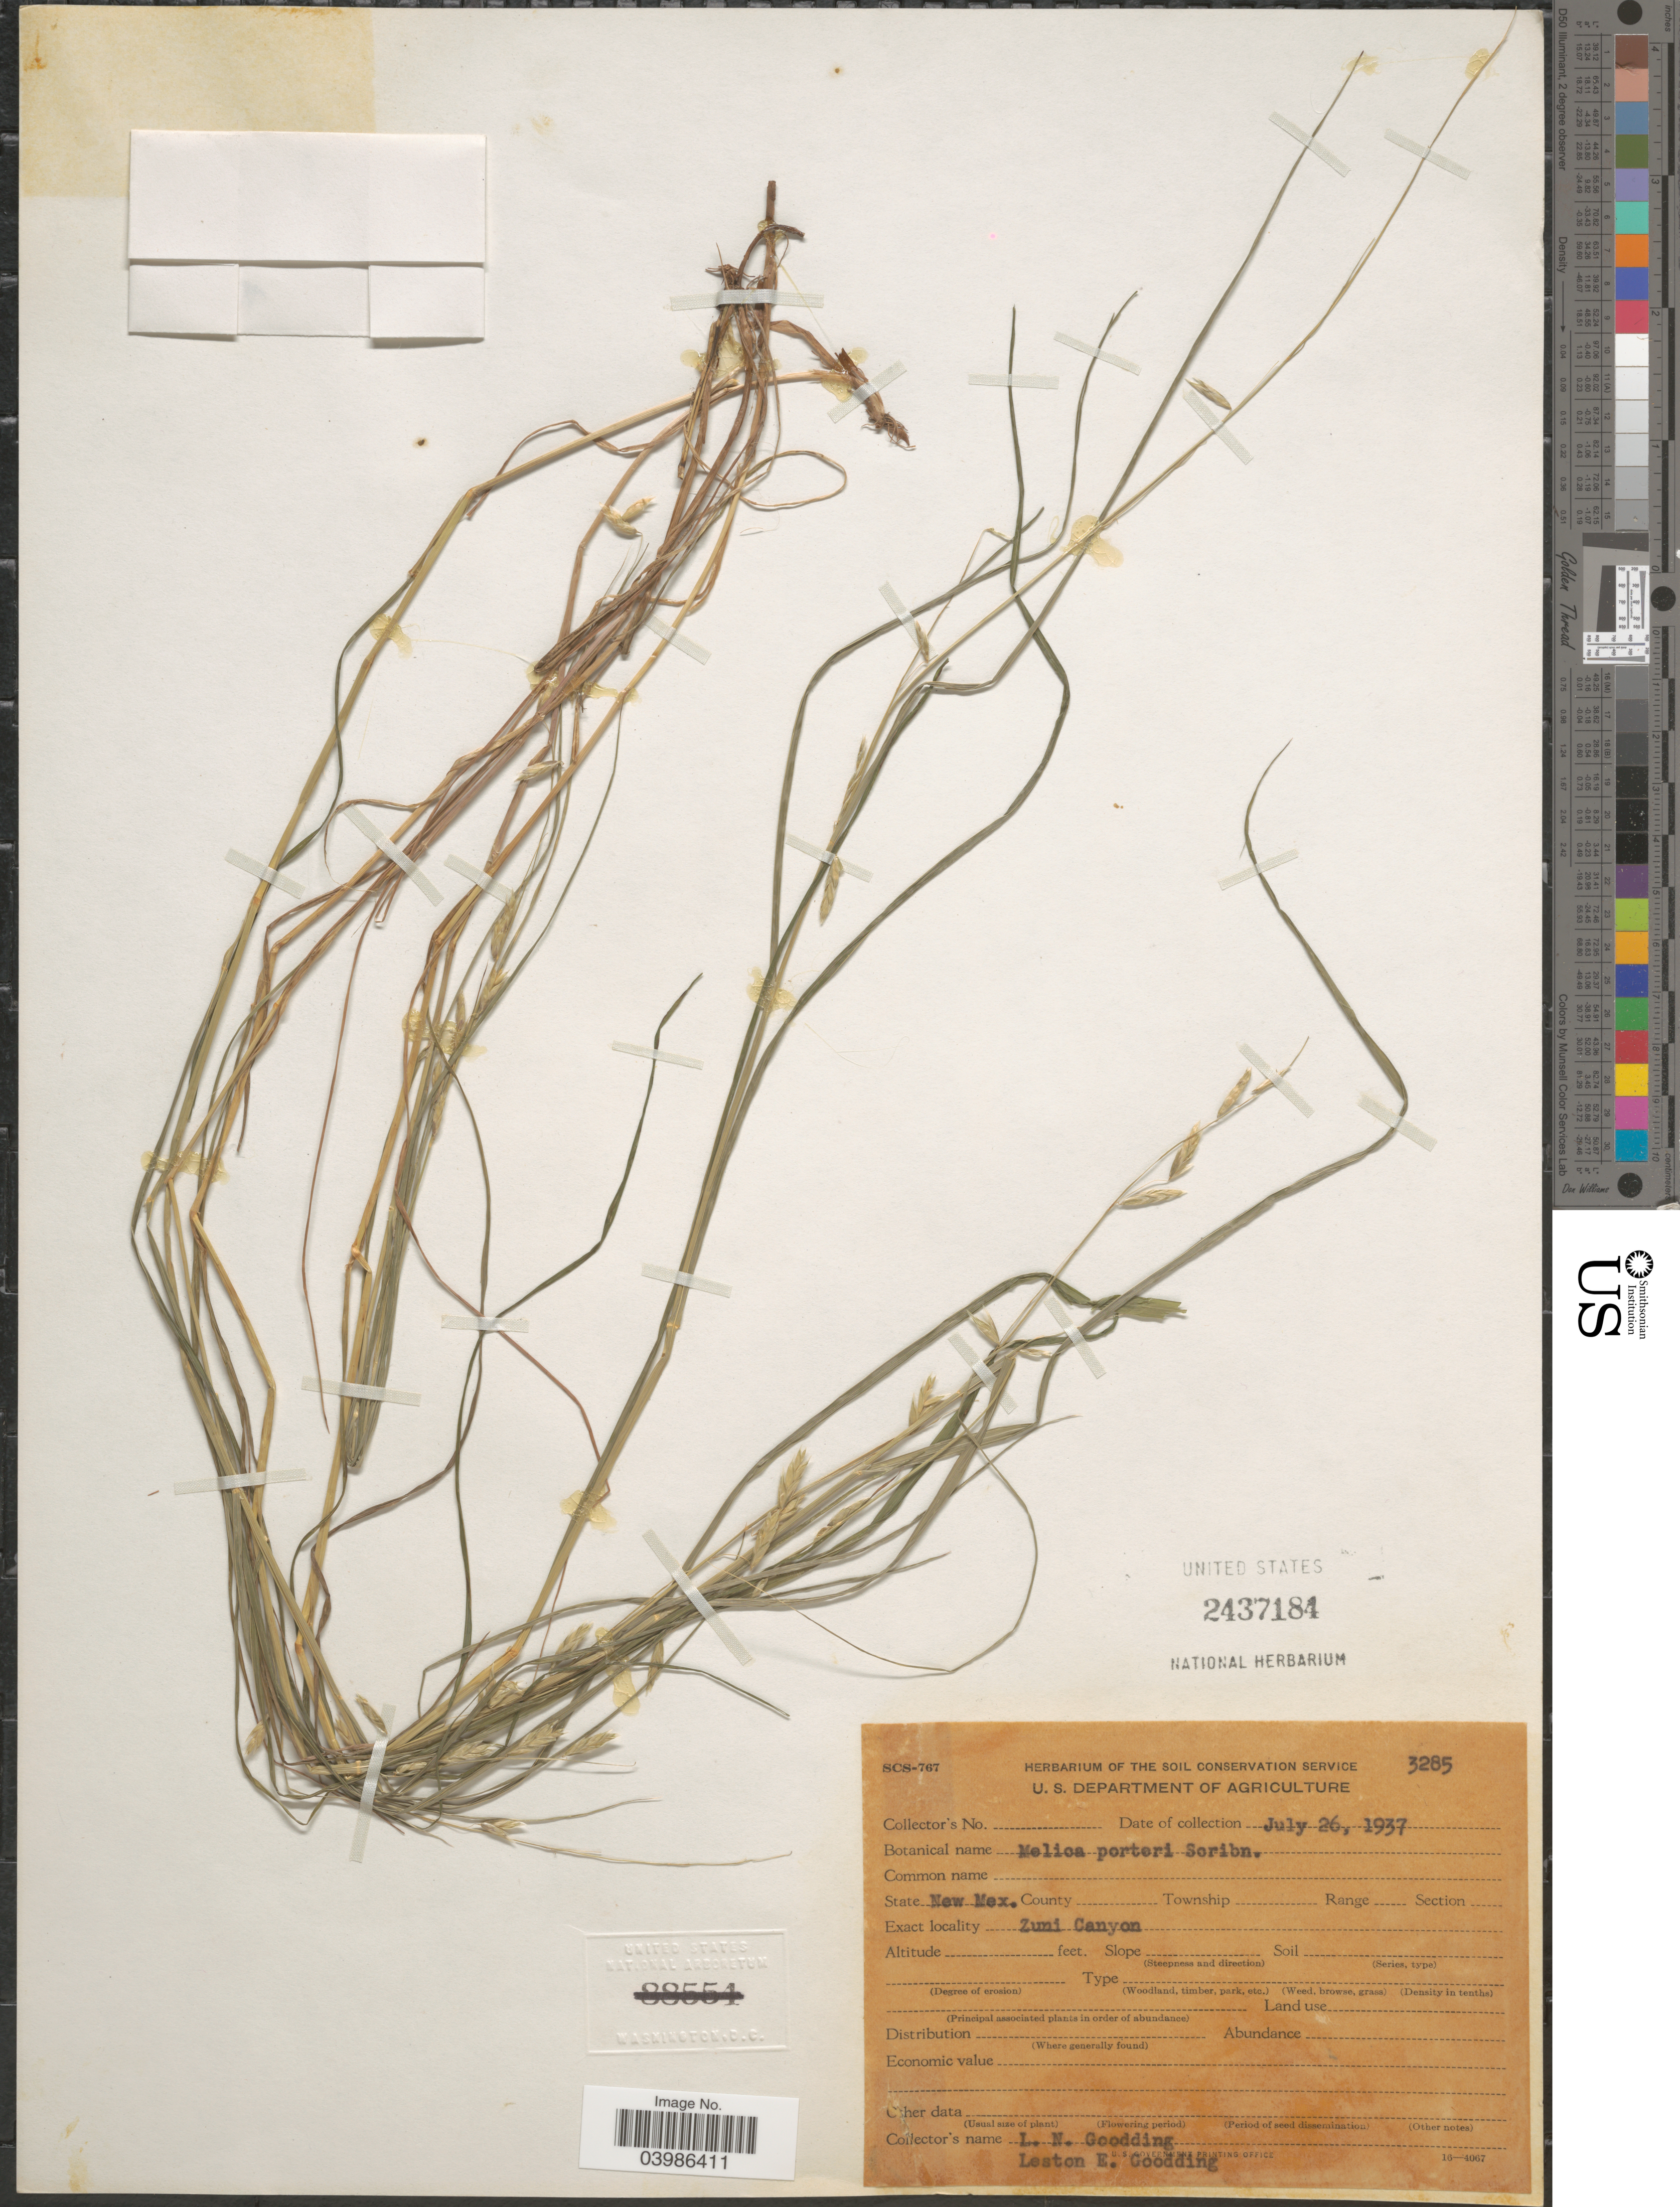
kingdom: Plantae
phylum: Tracheophyta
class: Liliopsida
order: Poales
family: Poaceae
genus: Melica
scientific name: Melica porteri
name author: Scribn.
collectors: L. N. Goodding & L. Goodding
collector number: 3285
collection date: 1937-07-26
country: United States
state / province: New Mexico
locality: Zuni Canyon.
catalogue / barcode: US 2437184